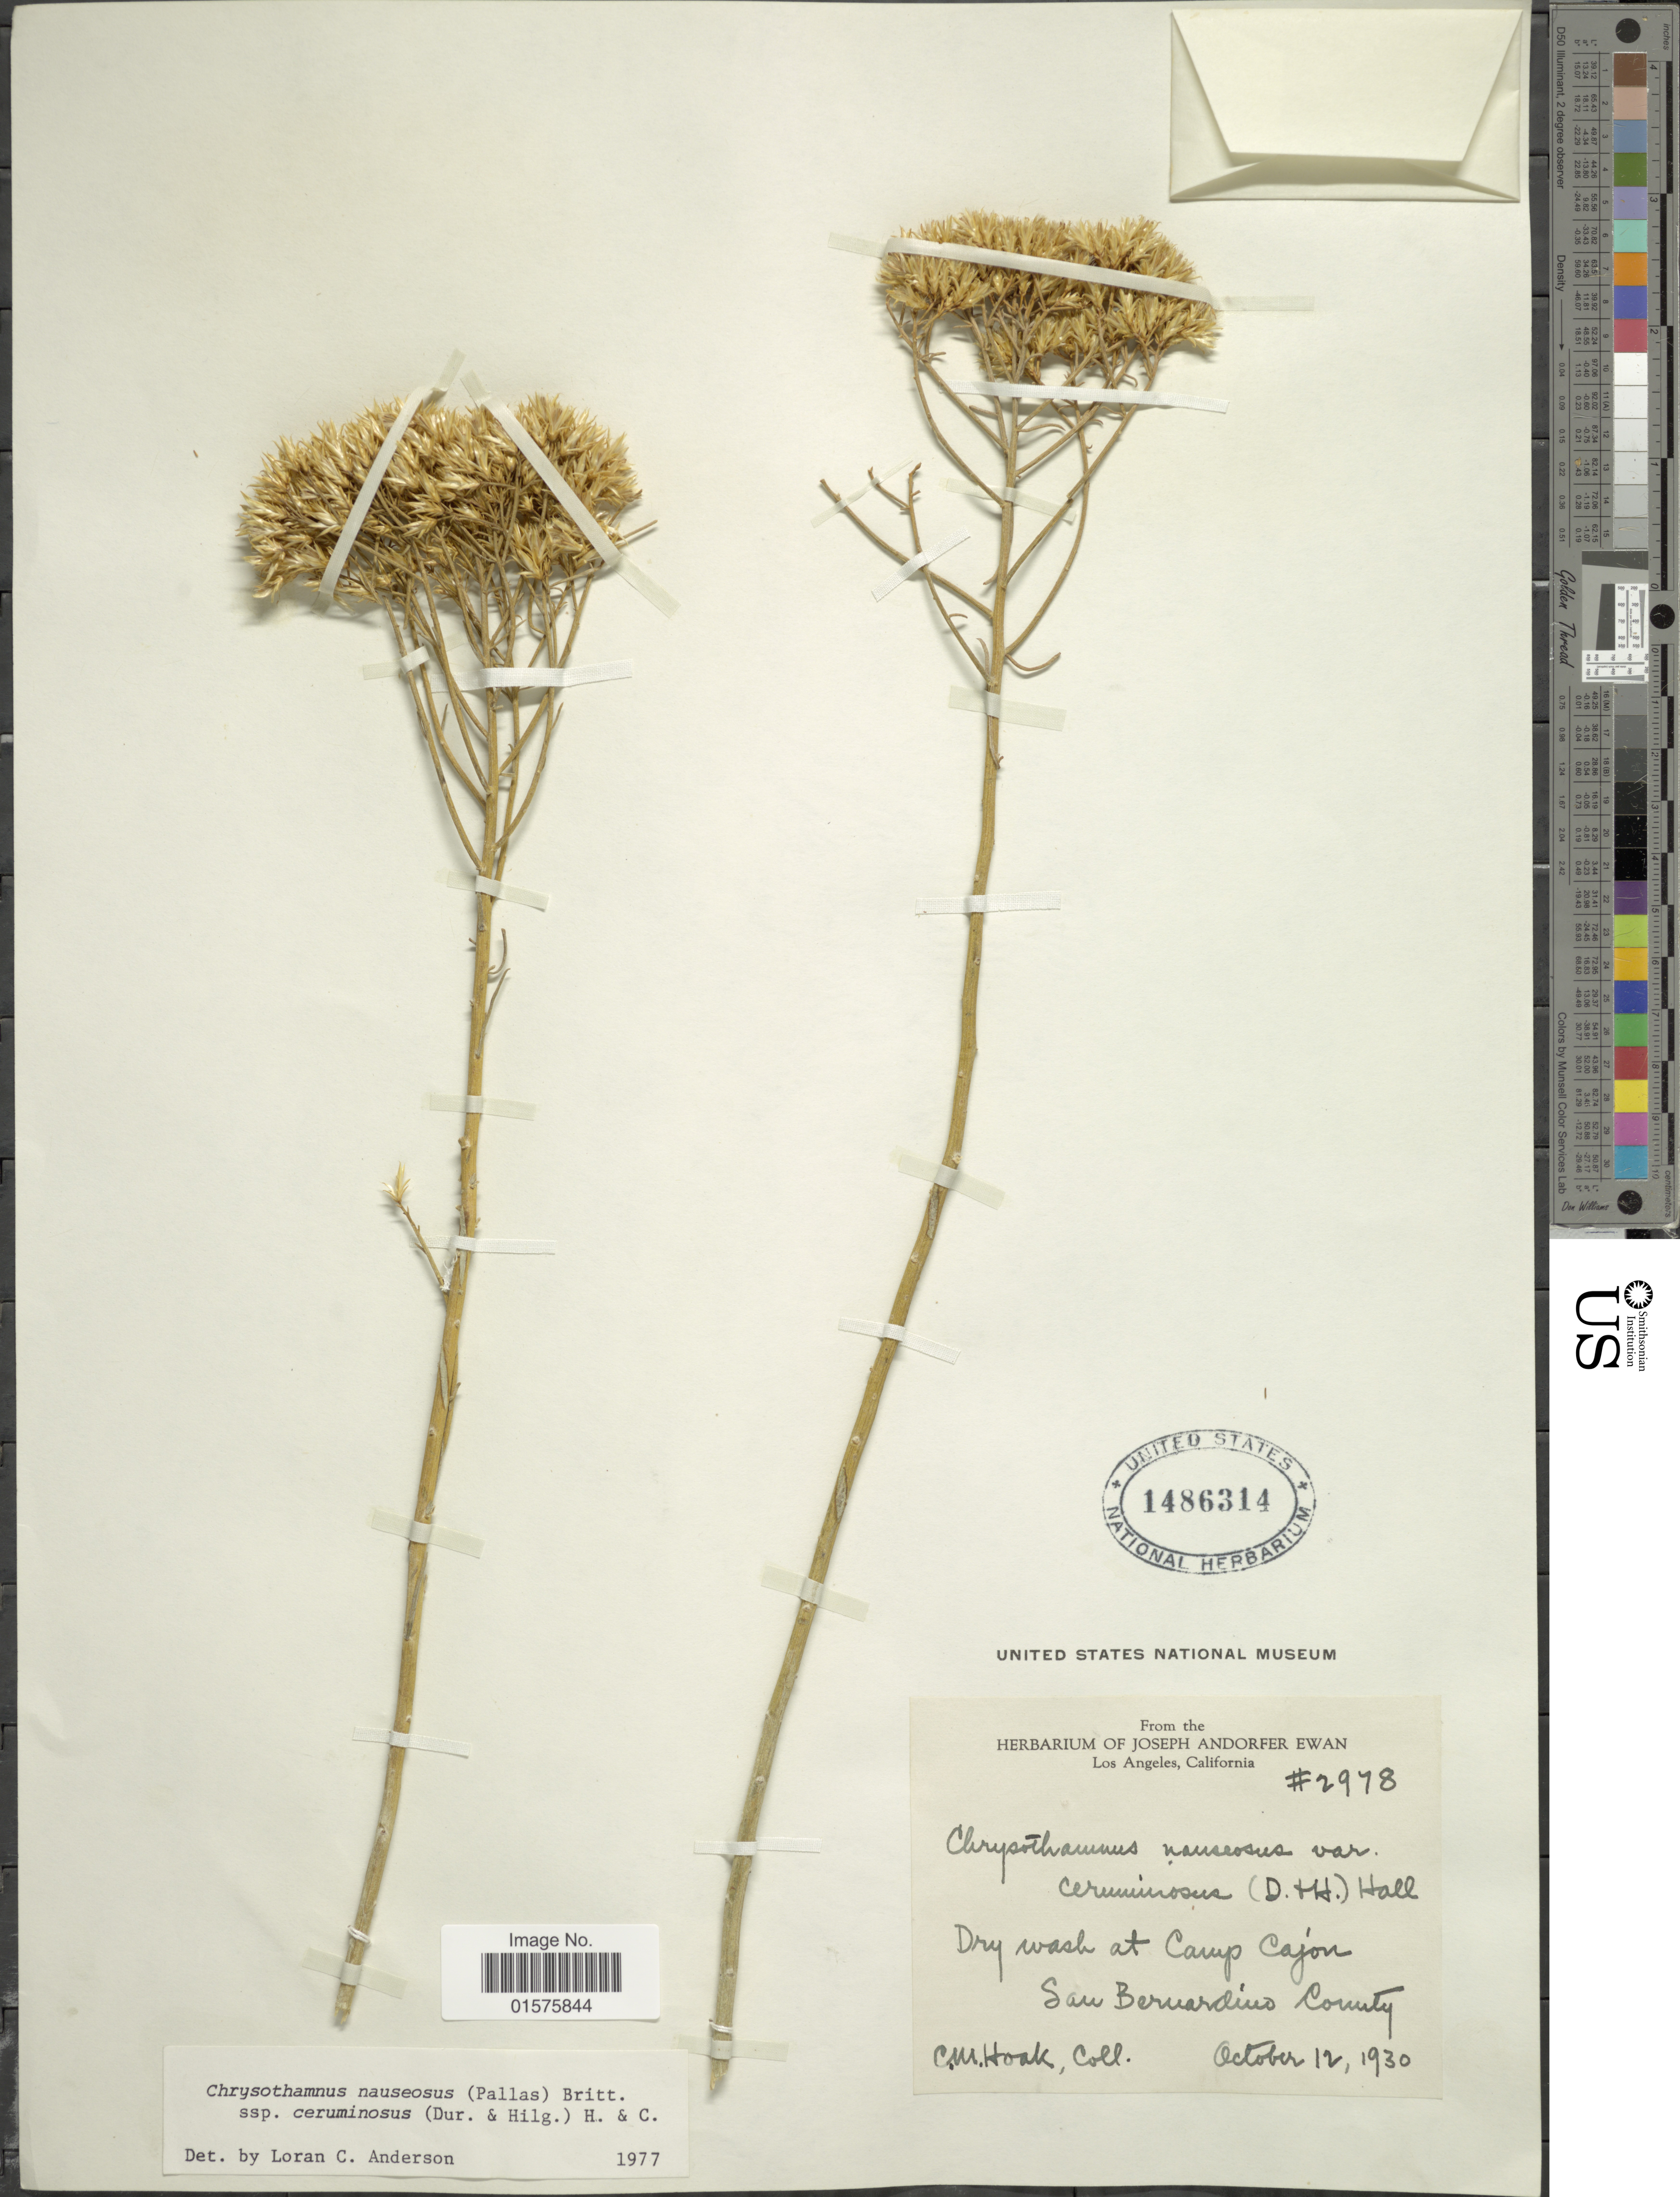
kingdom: Plantae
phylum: Tracheophyta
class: Magnoliopsida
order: Asterales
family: Asteraceae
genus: Ericameria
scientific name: Ericameria nauseosa var. ceruminosa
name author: G.L. Nesom & G.I. Baird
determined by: Urbatsch, Lowell E., Curator (LSU), Louisiana State University (UNITED STATES)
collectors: C. Hoak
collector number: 2978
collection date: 1930-10-12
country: United States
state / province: California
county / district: San Bernardino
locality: Camp Cajón, San Bernardíno County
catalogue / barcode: US 1486314